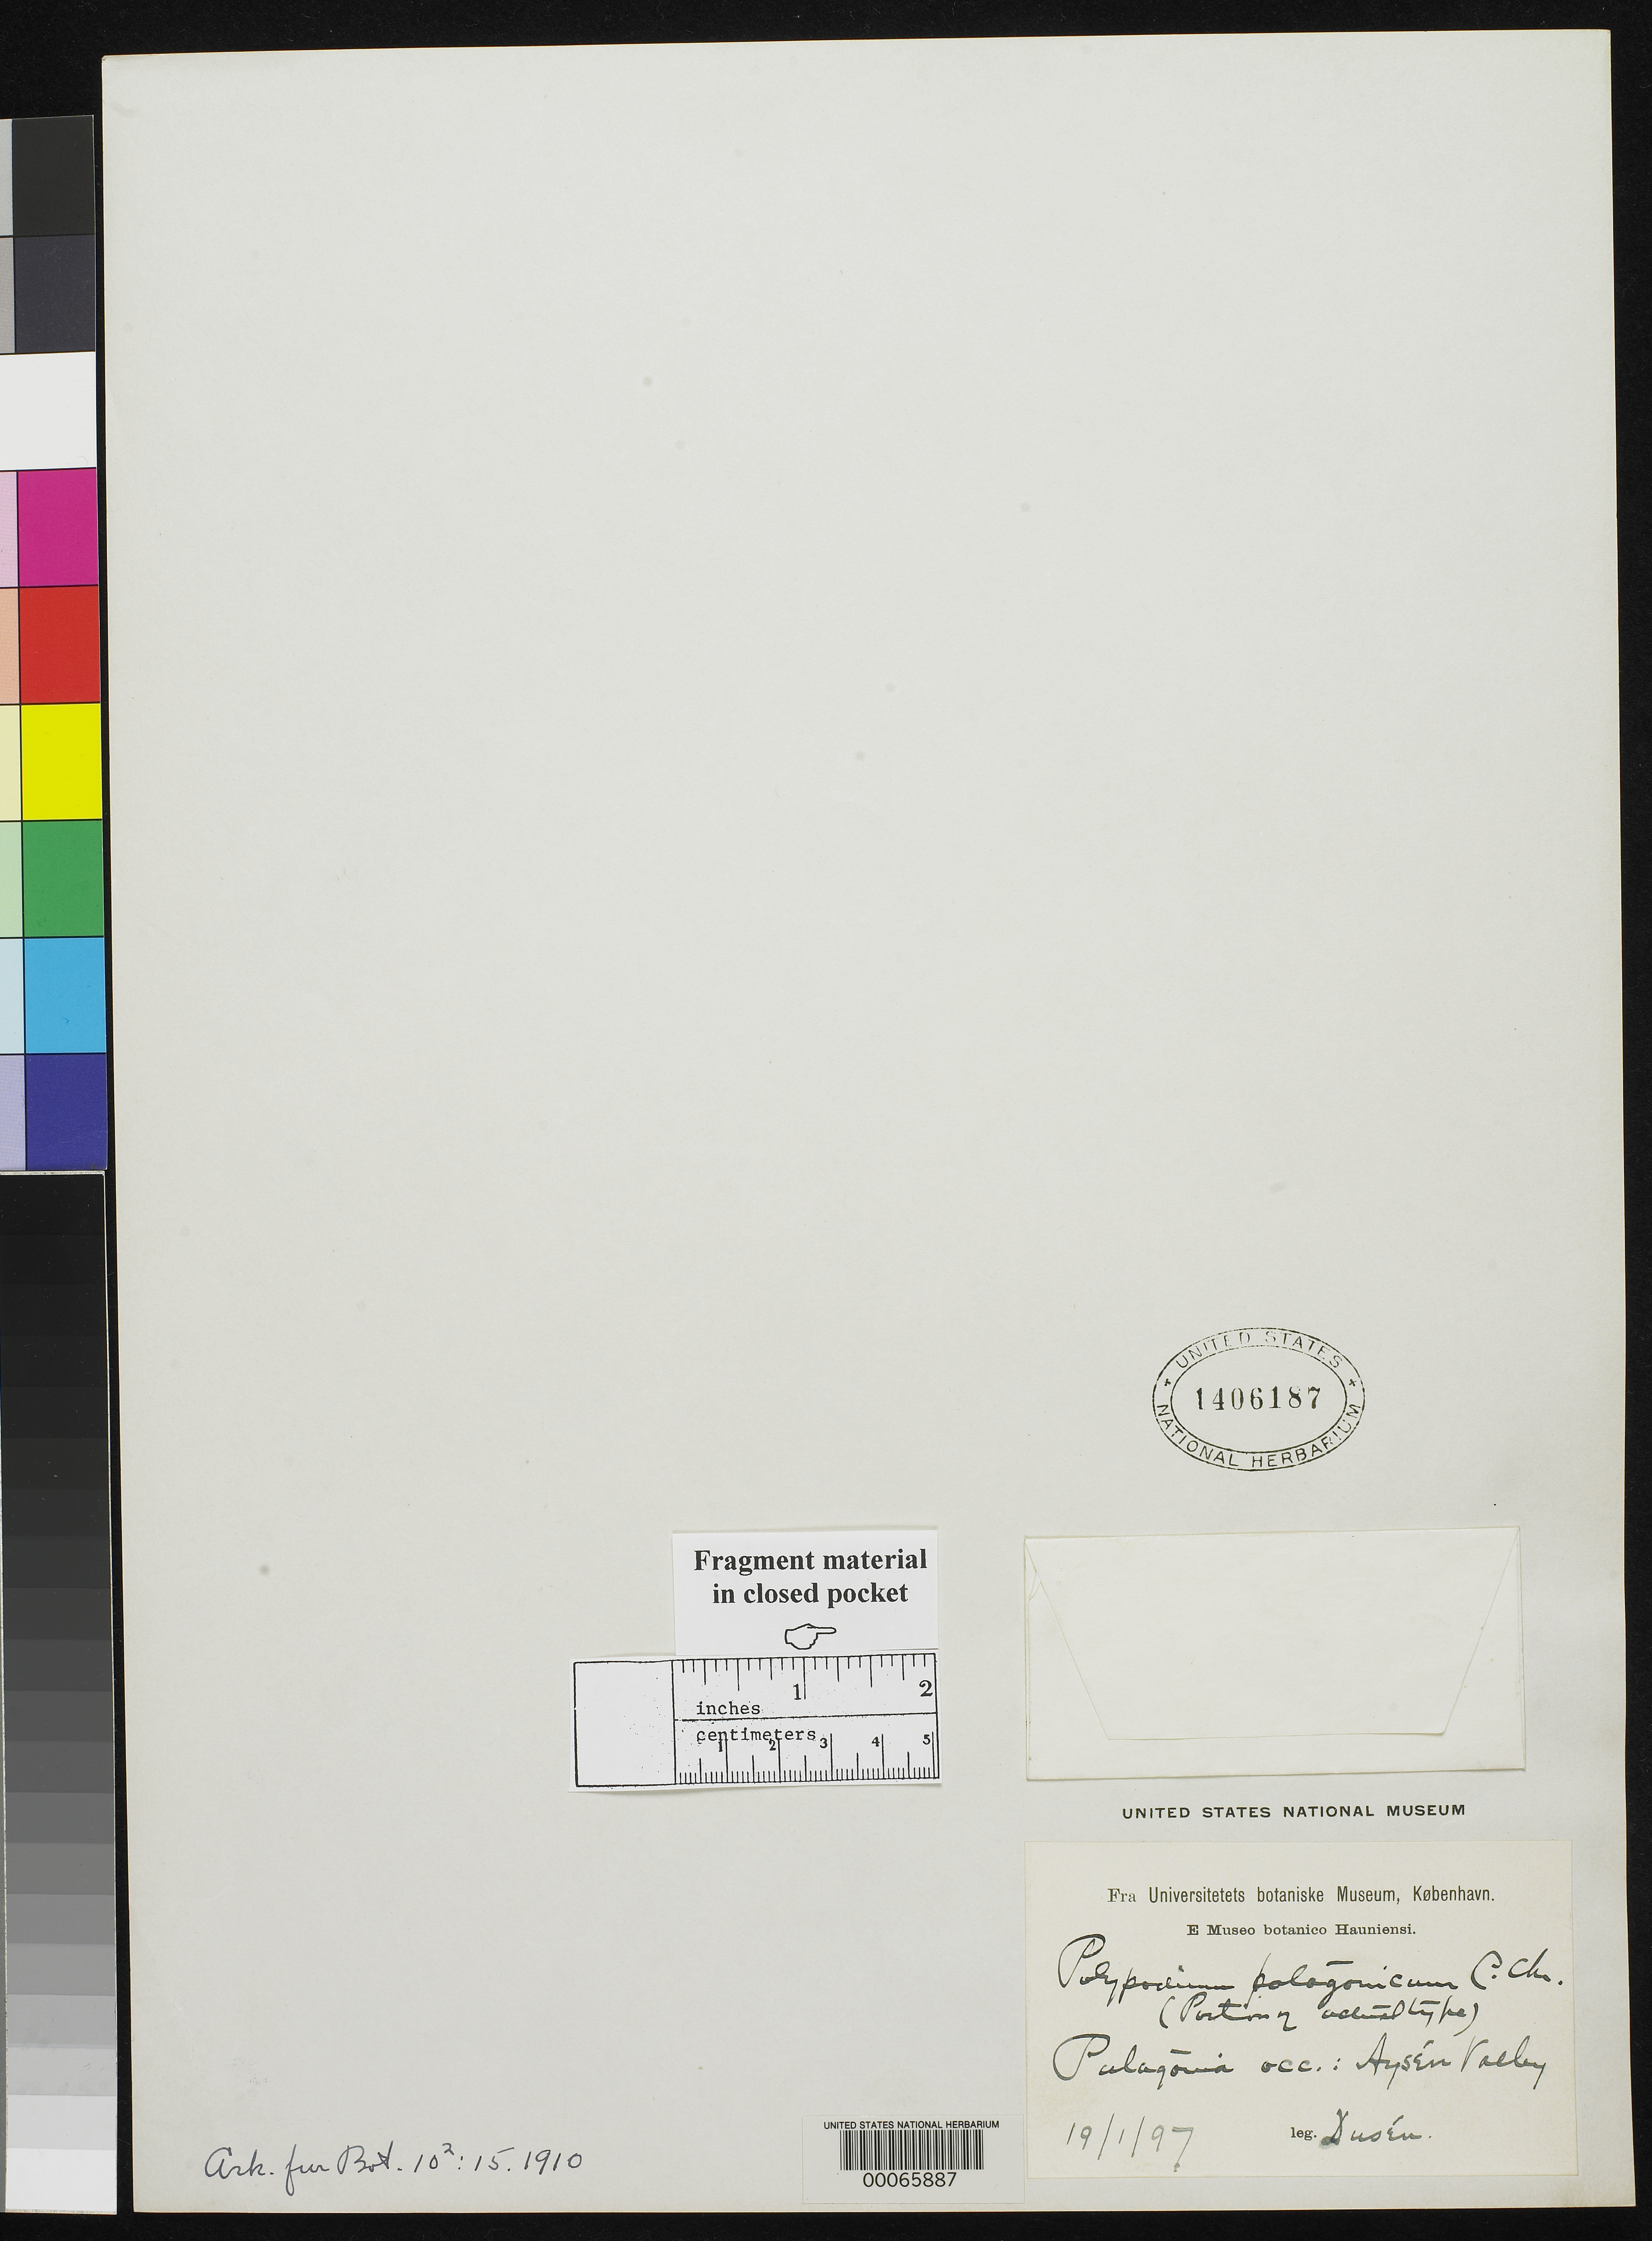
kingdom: Plantae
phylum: Tracheophyta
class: Polypodiopsida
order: Polypodiales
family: Polypodiaceae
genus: Polypodium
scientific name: Polypodium patagonicum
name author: C. Chr.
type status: Type Fragment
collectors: P. Dusén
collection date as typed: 19 Jan 1897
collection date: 1897-01-19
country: Argentina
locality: Patagonia.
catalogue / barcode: US 1406187